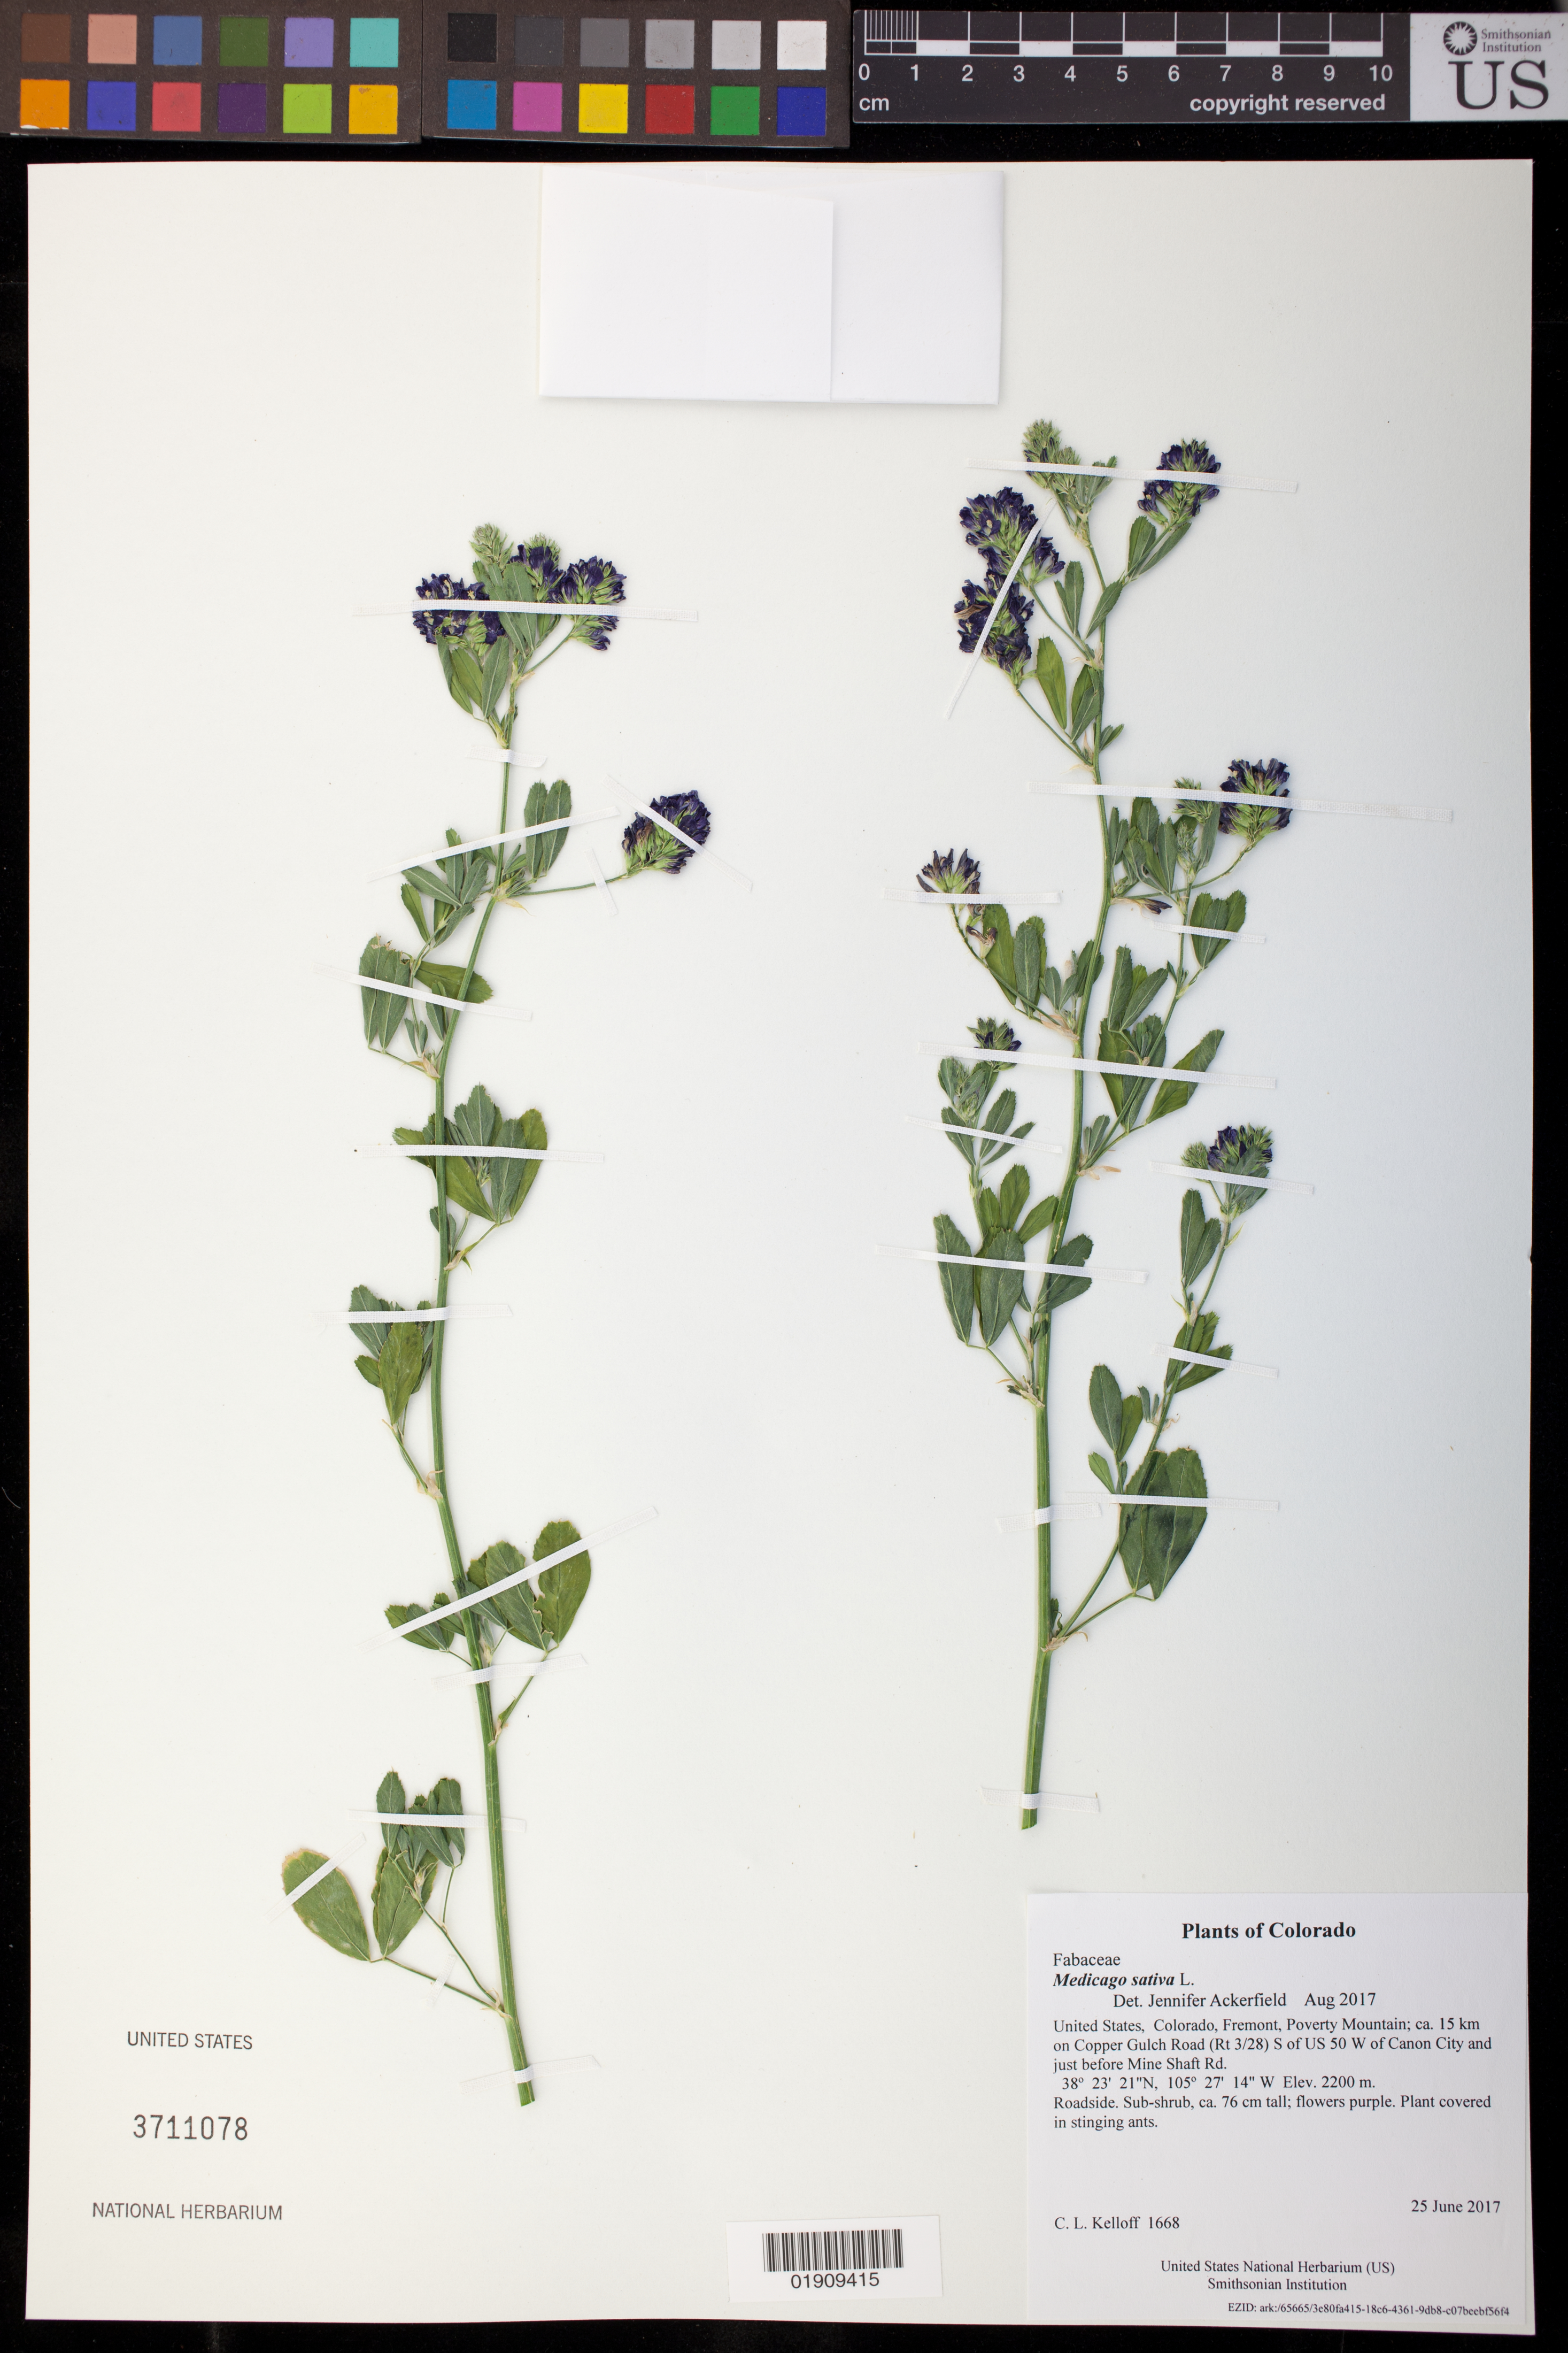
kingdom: Plantae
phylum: Tracheophyta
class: Magnoliopsida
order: Fabales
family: Fabaceae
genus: Medicago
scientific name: Medicago sativa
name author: L.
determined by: Ackerfield, Jennifer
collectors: C. L. Kelloff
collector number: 1668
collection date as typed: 25 June 2017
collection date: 2017-06-25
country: United States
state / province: Colorado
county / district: Fremont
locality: Poverty Mountain; ca. 15 km on Copper Gulch Road (Rt 3/28) S of US 50 W of Canon City and just before Mine Shaft Rd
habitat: Roadside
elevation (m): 2200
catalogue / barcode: US 3711078